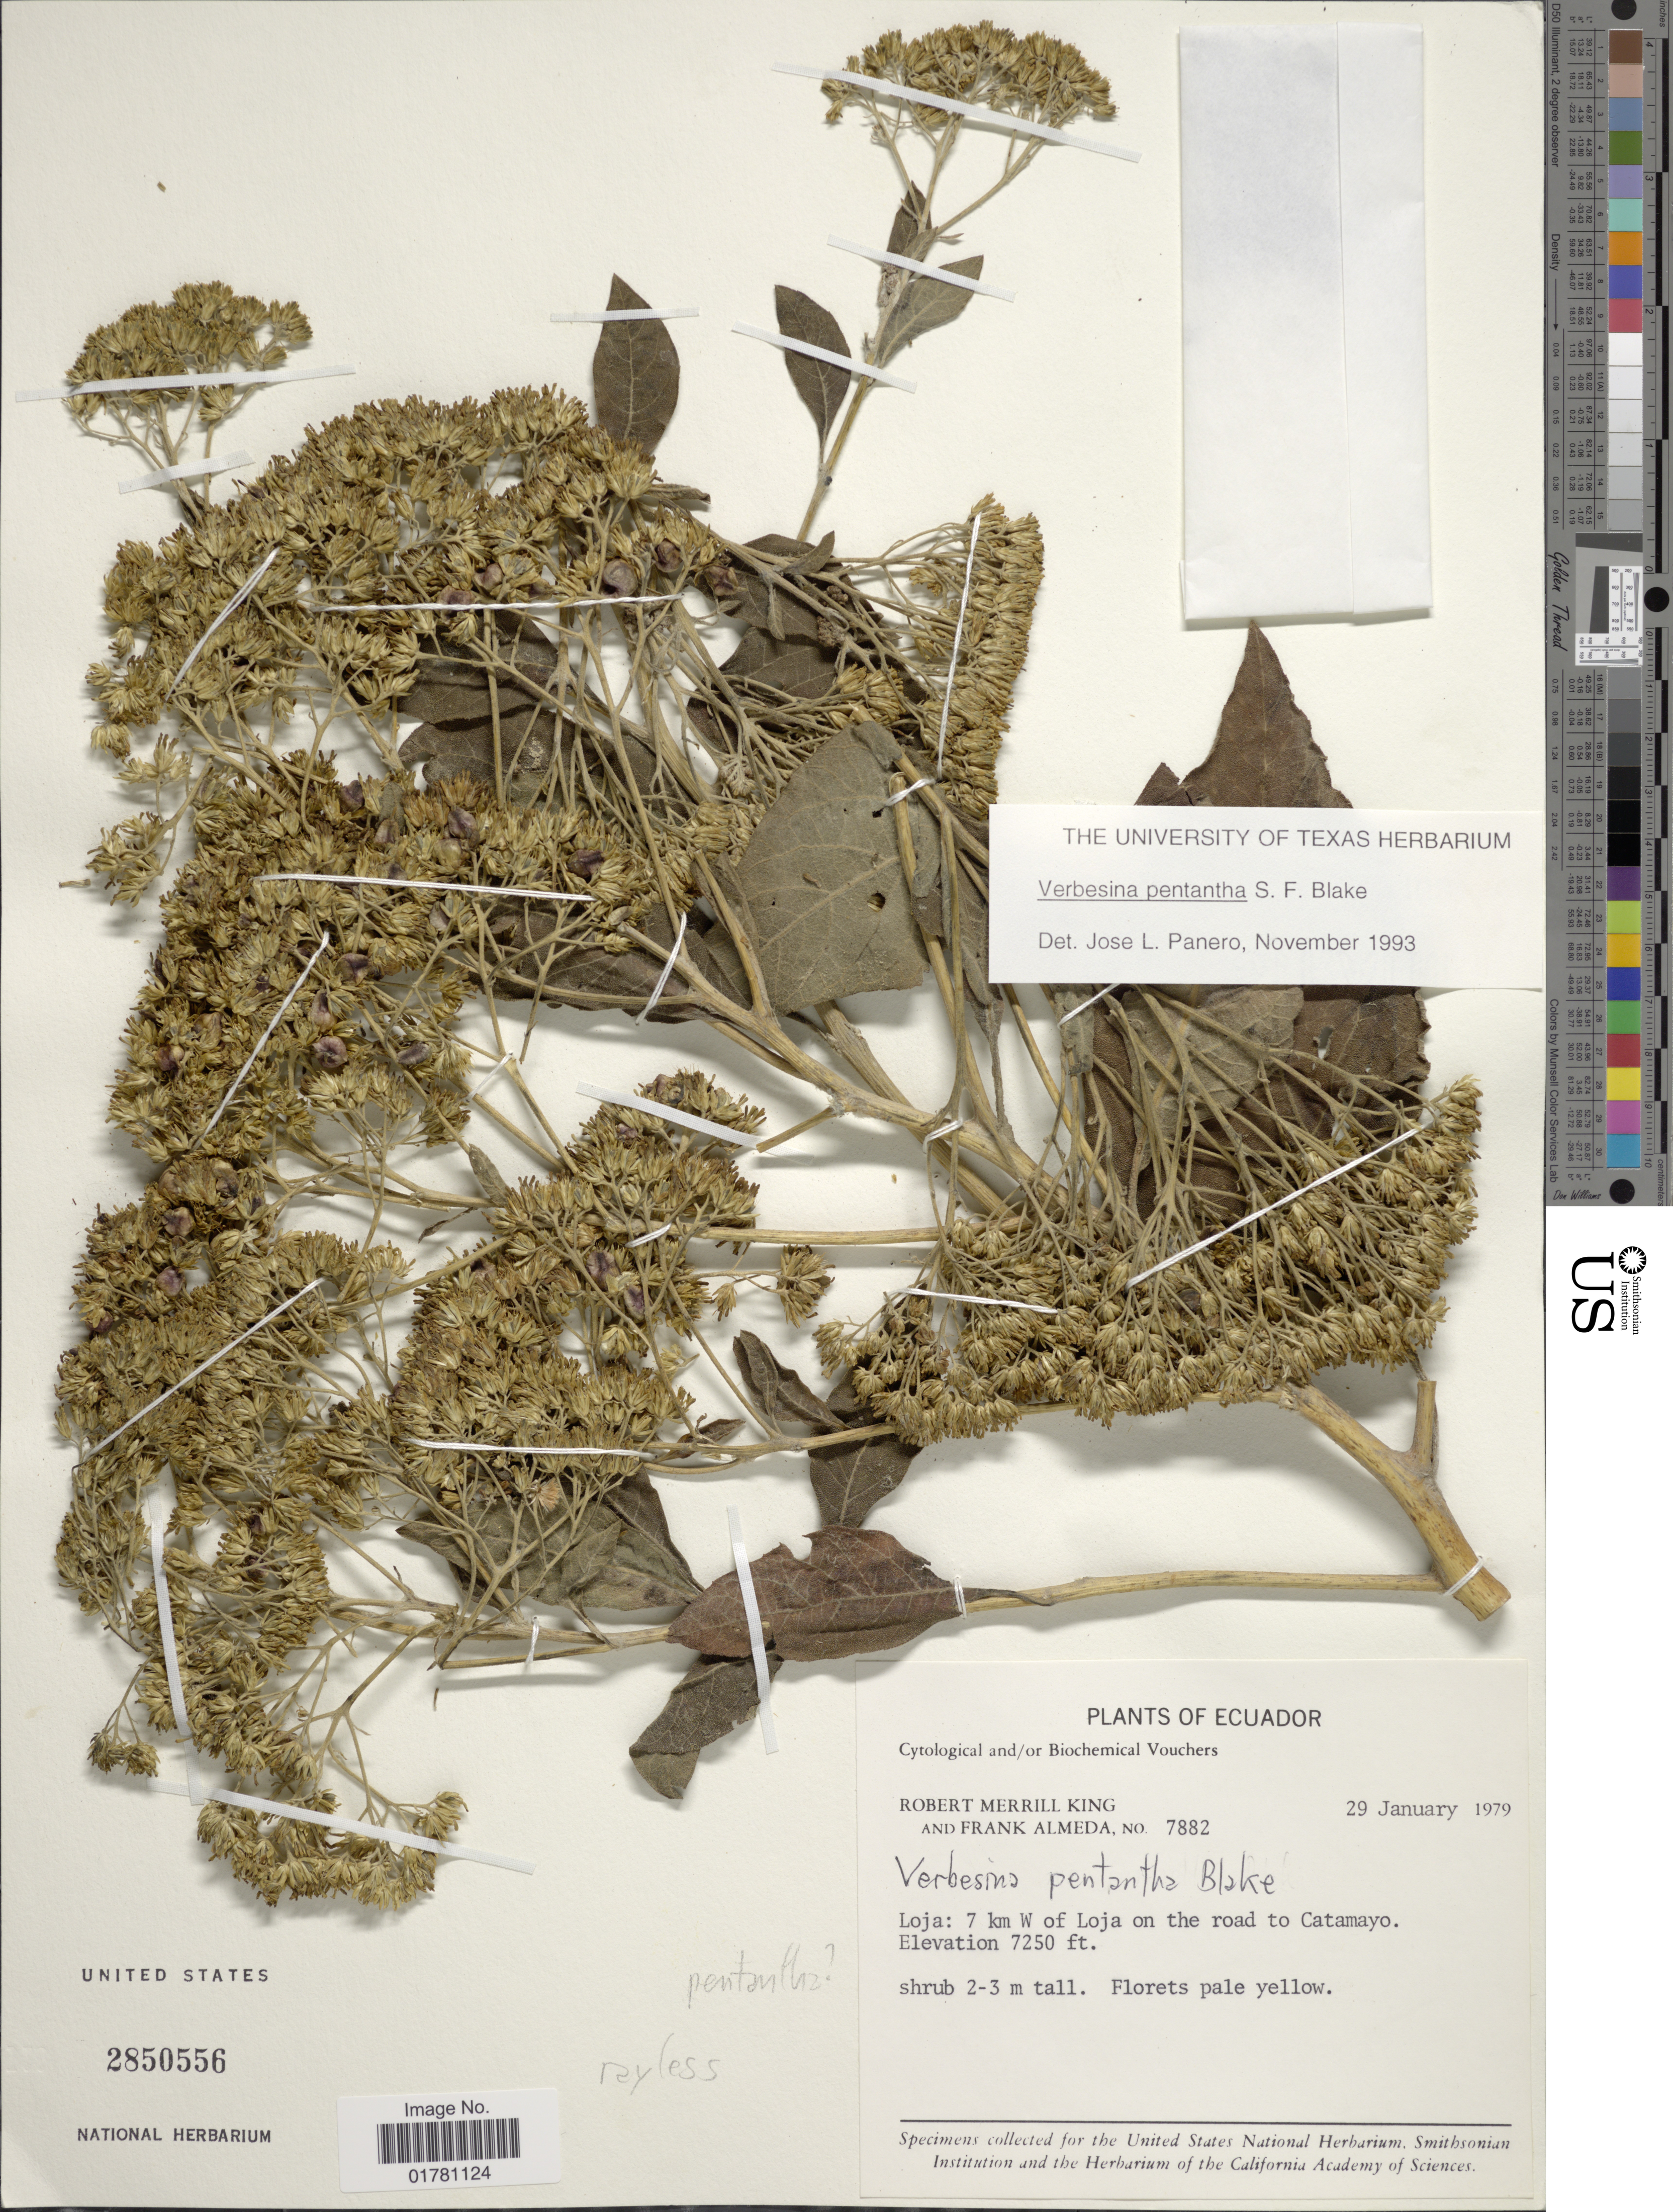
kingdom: Plantae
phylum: Tracheophyta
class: Magnoliopsida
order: Asterales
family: Asteraceae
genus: Verbesina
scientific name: Verbesina pentantha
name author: S.F. Blake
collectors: R. M. King & F. Almeda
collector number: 7882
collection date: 1979-01-29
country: Ecuador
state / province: Loja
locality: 7 km W of Loja on the road to Catamayo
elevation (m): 2210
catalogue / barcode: US 2850556